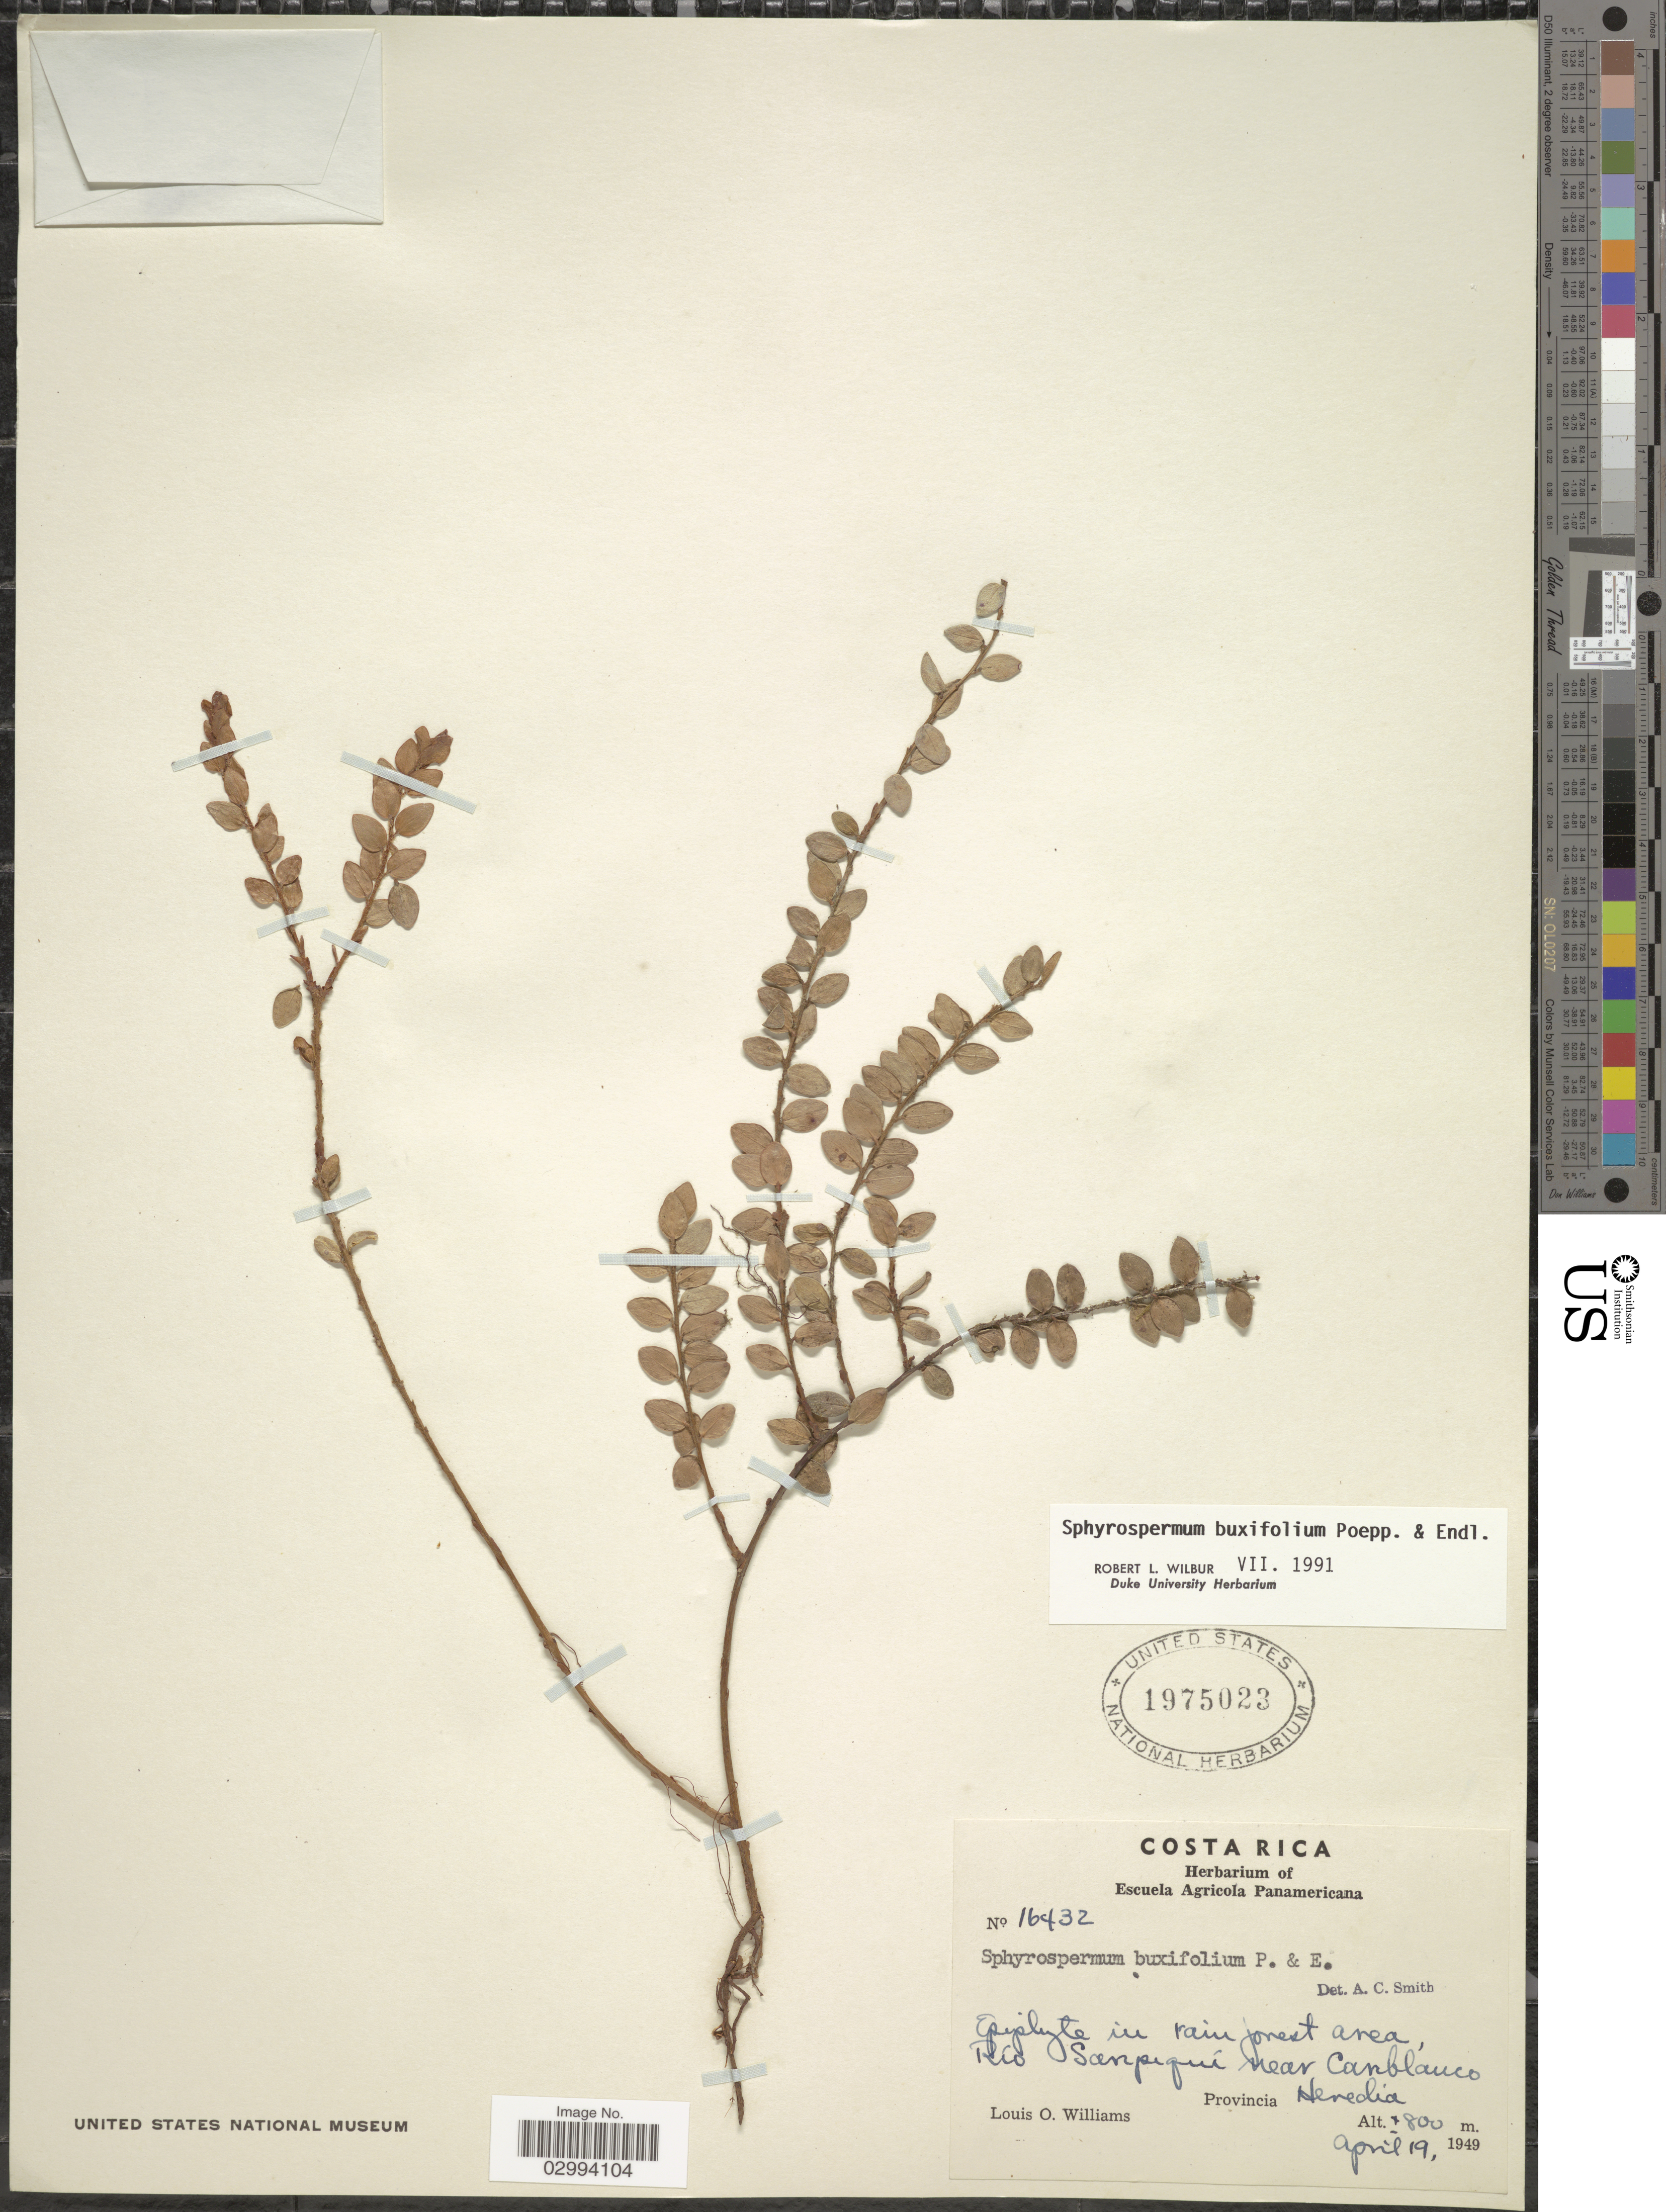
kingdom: Plantae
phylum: Tracheophyta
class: Magnoliopsida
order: Ericales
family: Ericaceae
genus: Sphyrospermum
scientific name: Sphyrospermum buxifolium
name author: Poepp. & Endl.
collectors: L. O. Williams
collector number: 16432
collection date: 1949-04-19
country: Costa Rica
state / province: Heredia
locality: In rain forest area, Río Sarpequí near Carblanco.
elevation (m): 800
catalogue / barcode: US 1975023